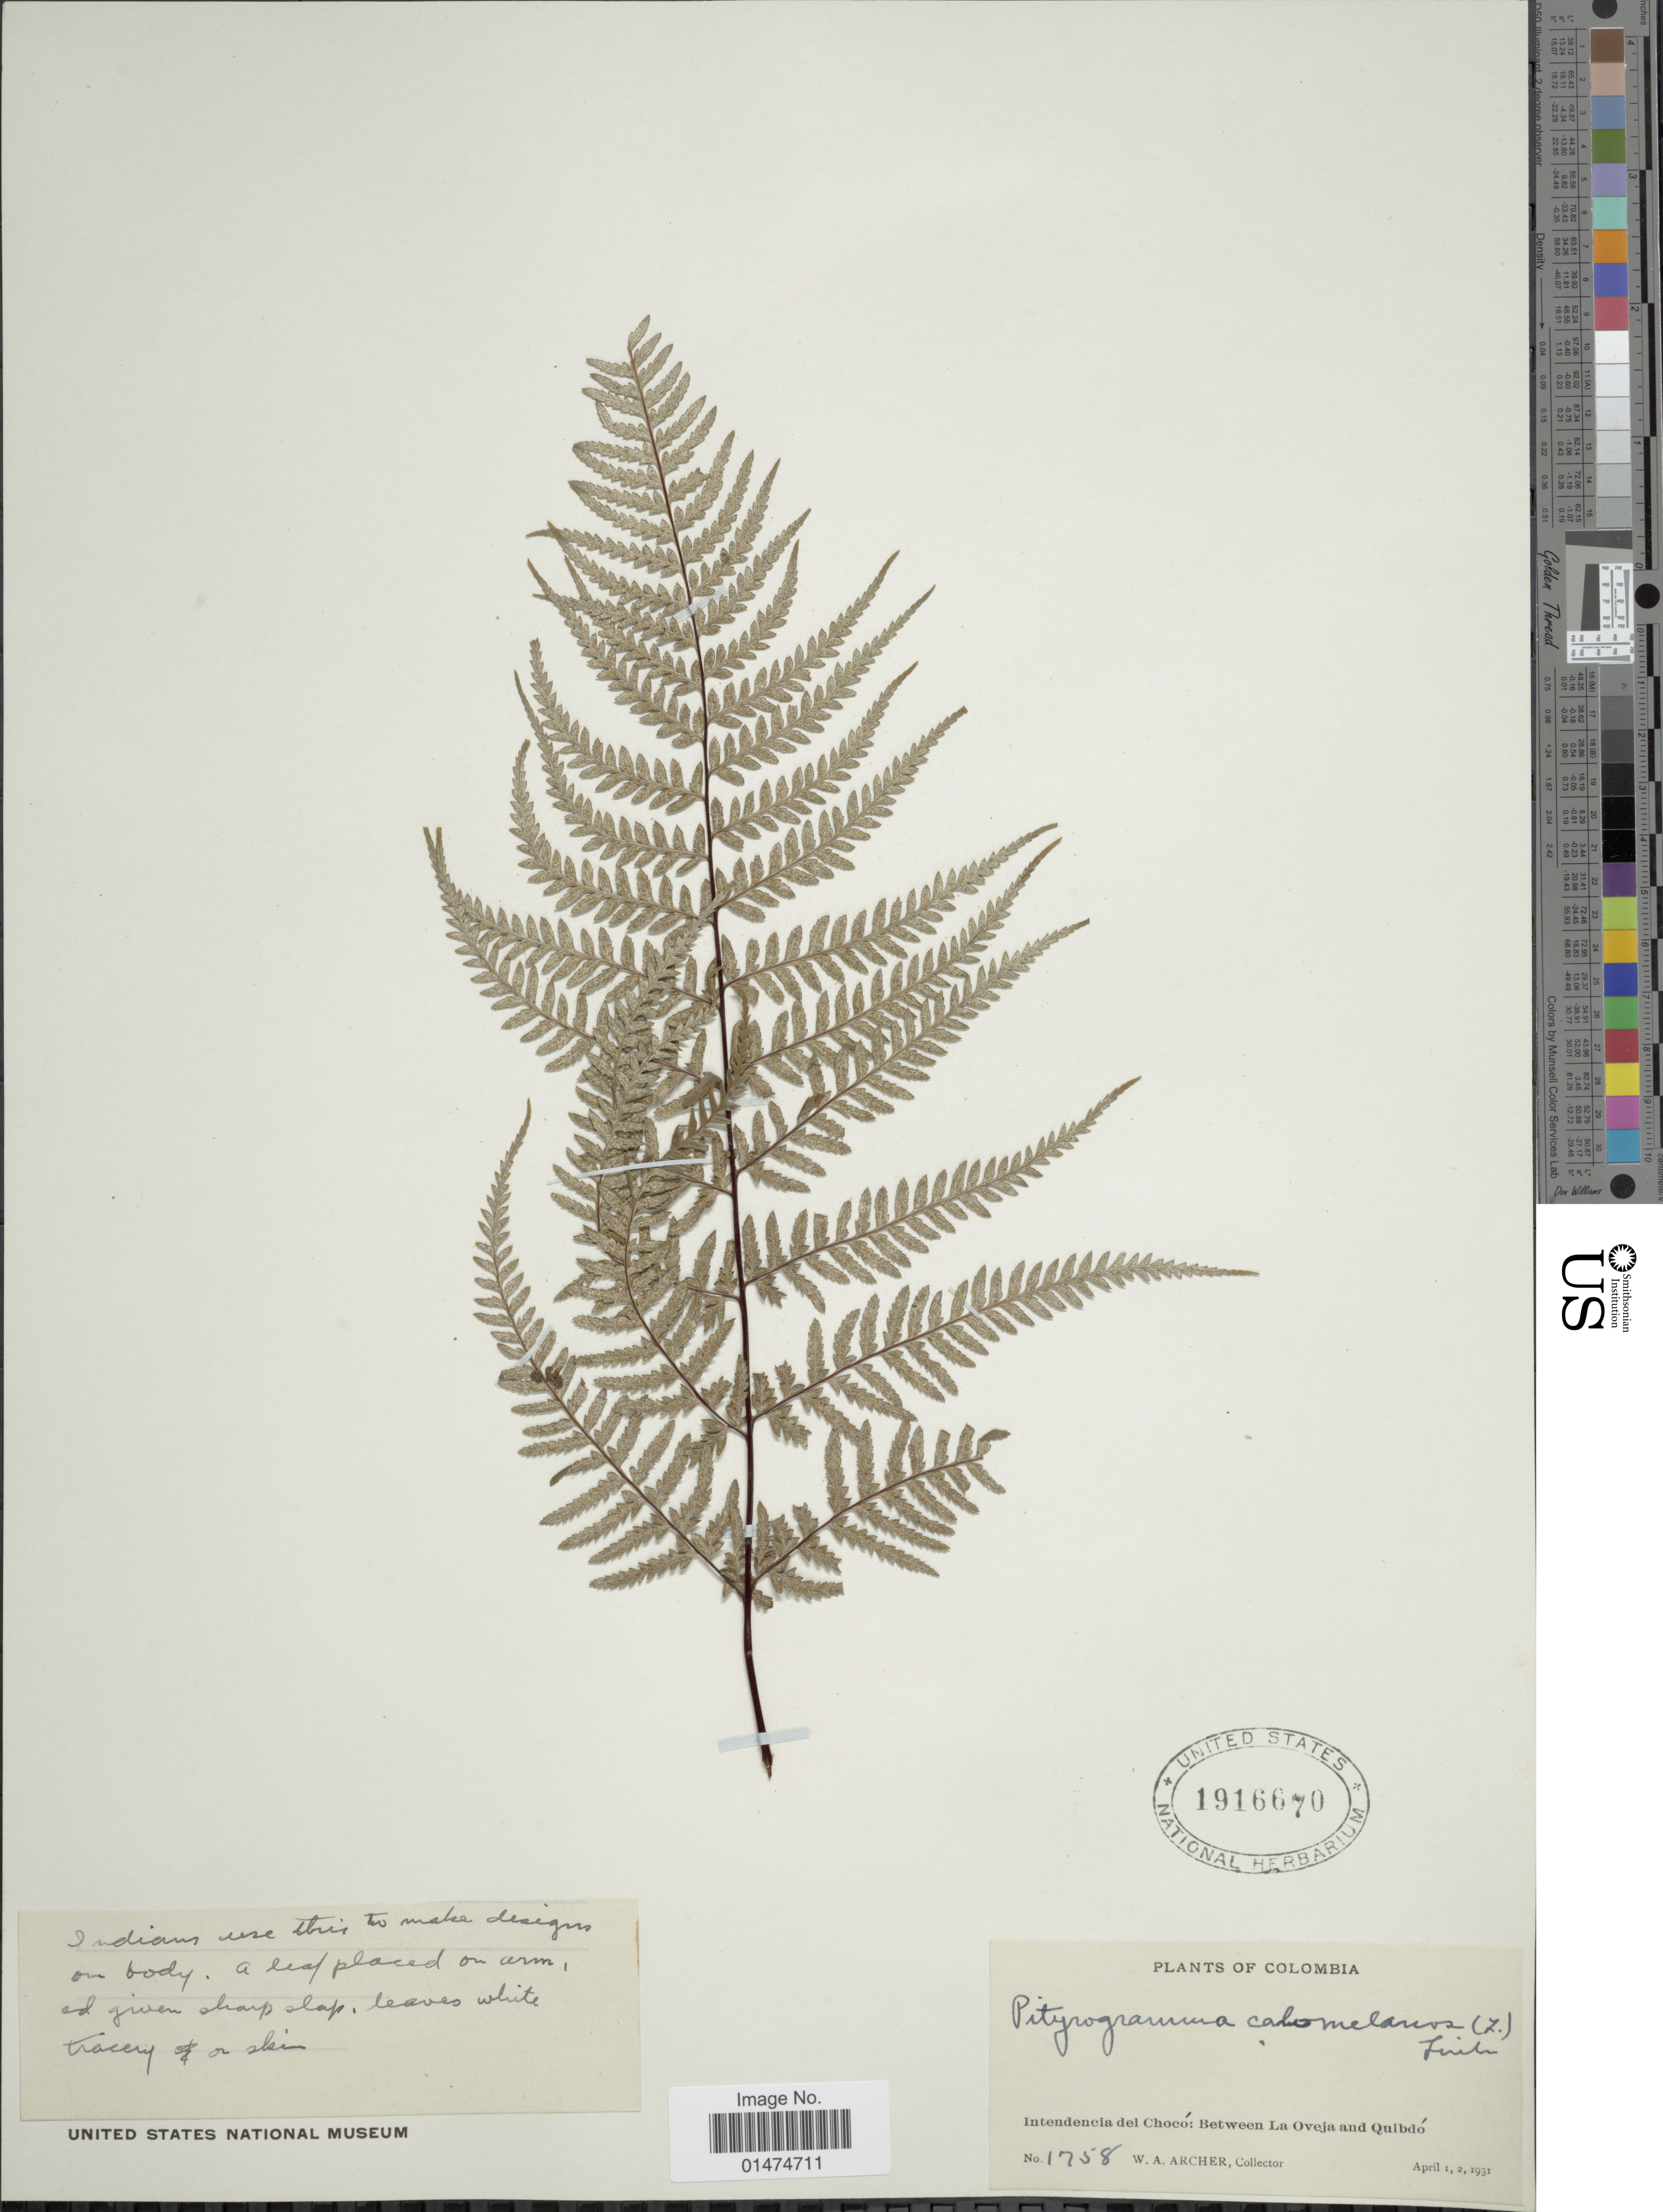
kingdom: Plantae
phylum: Tracheophyta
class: Polypodiopsida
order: Polypodiales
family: Pteridaceae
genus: Pityrogramma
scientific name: Pityrogramma calomelanos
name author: (L.) Link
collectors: W. A. Archer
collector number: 1758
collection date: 1931-04-01/1931-04-02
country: Colombia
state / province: Chocó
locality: Intendencia del Choco, between La Oveja and Quibdo.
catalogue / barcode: US 1916670